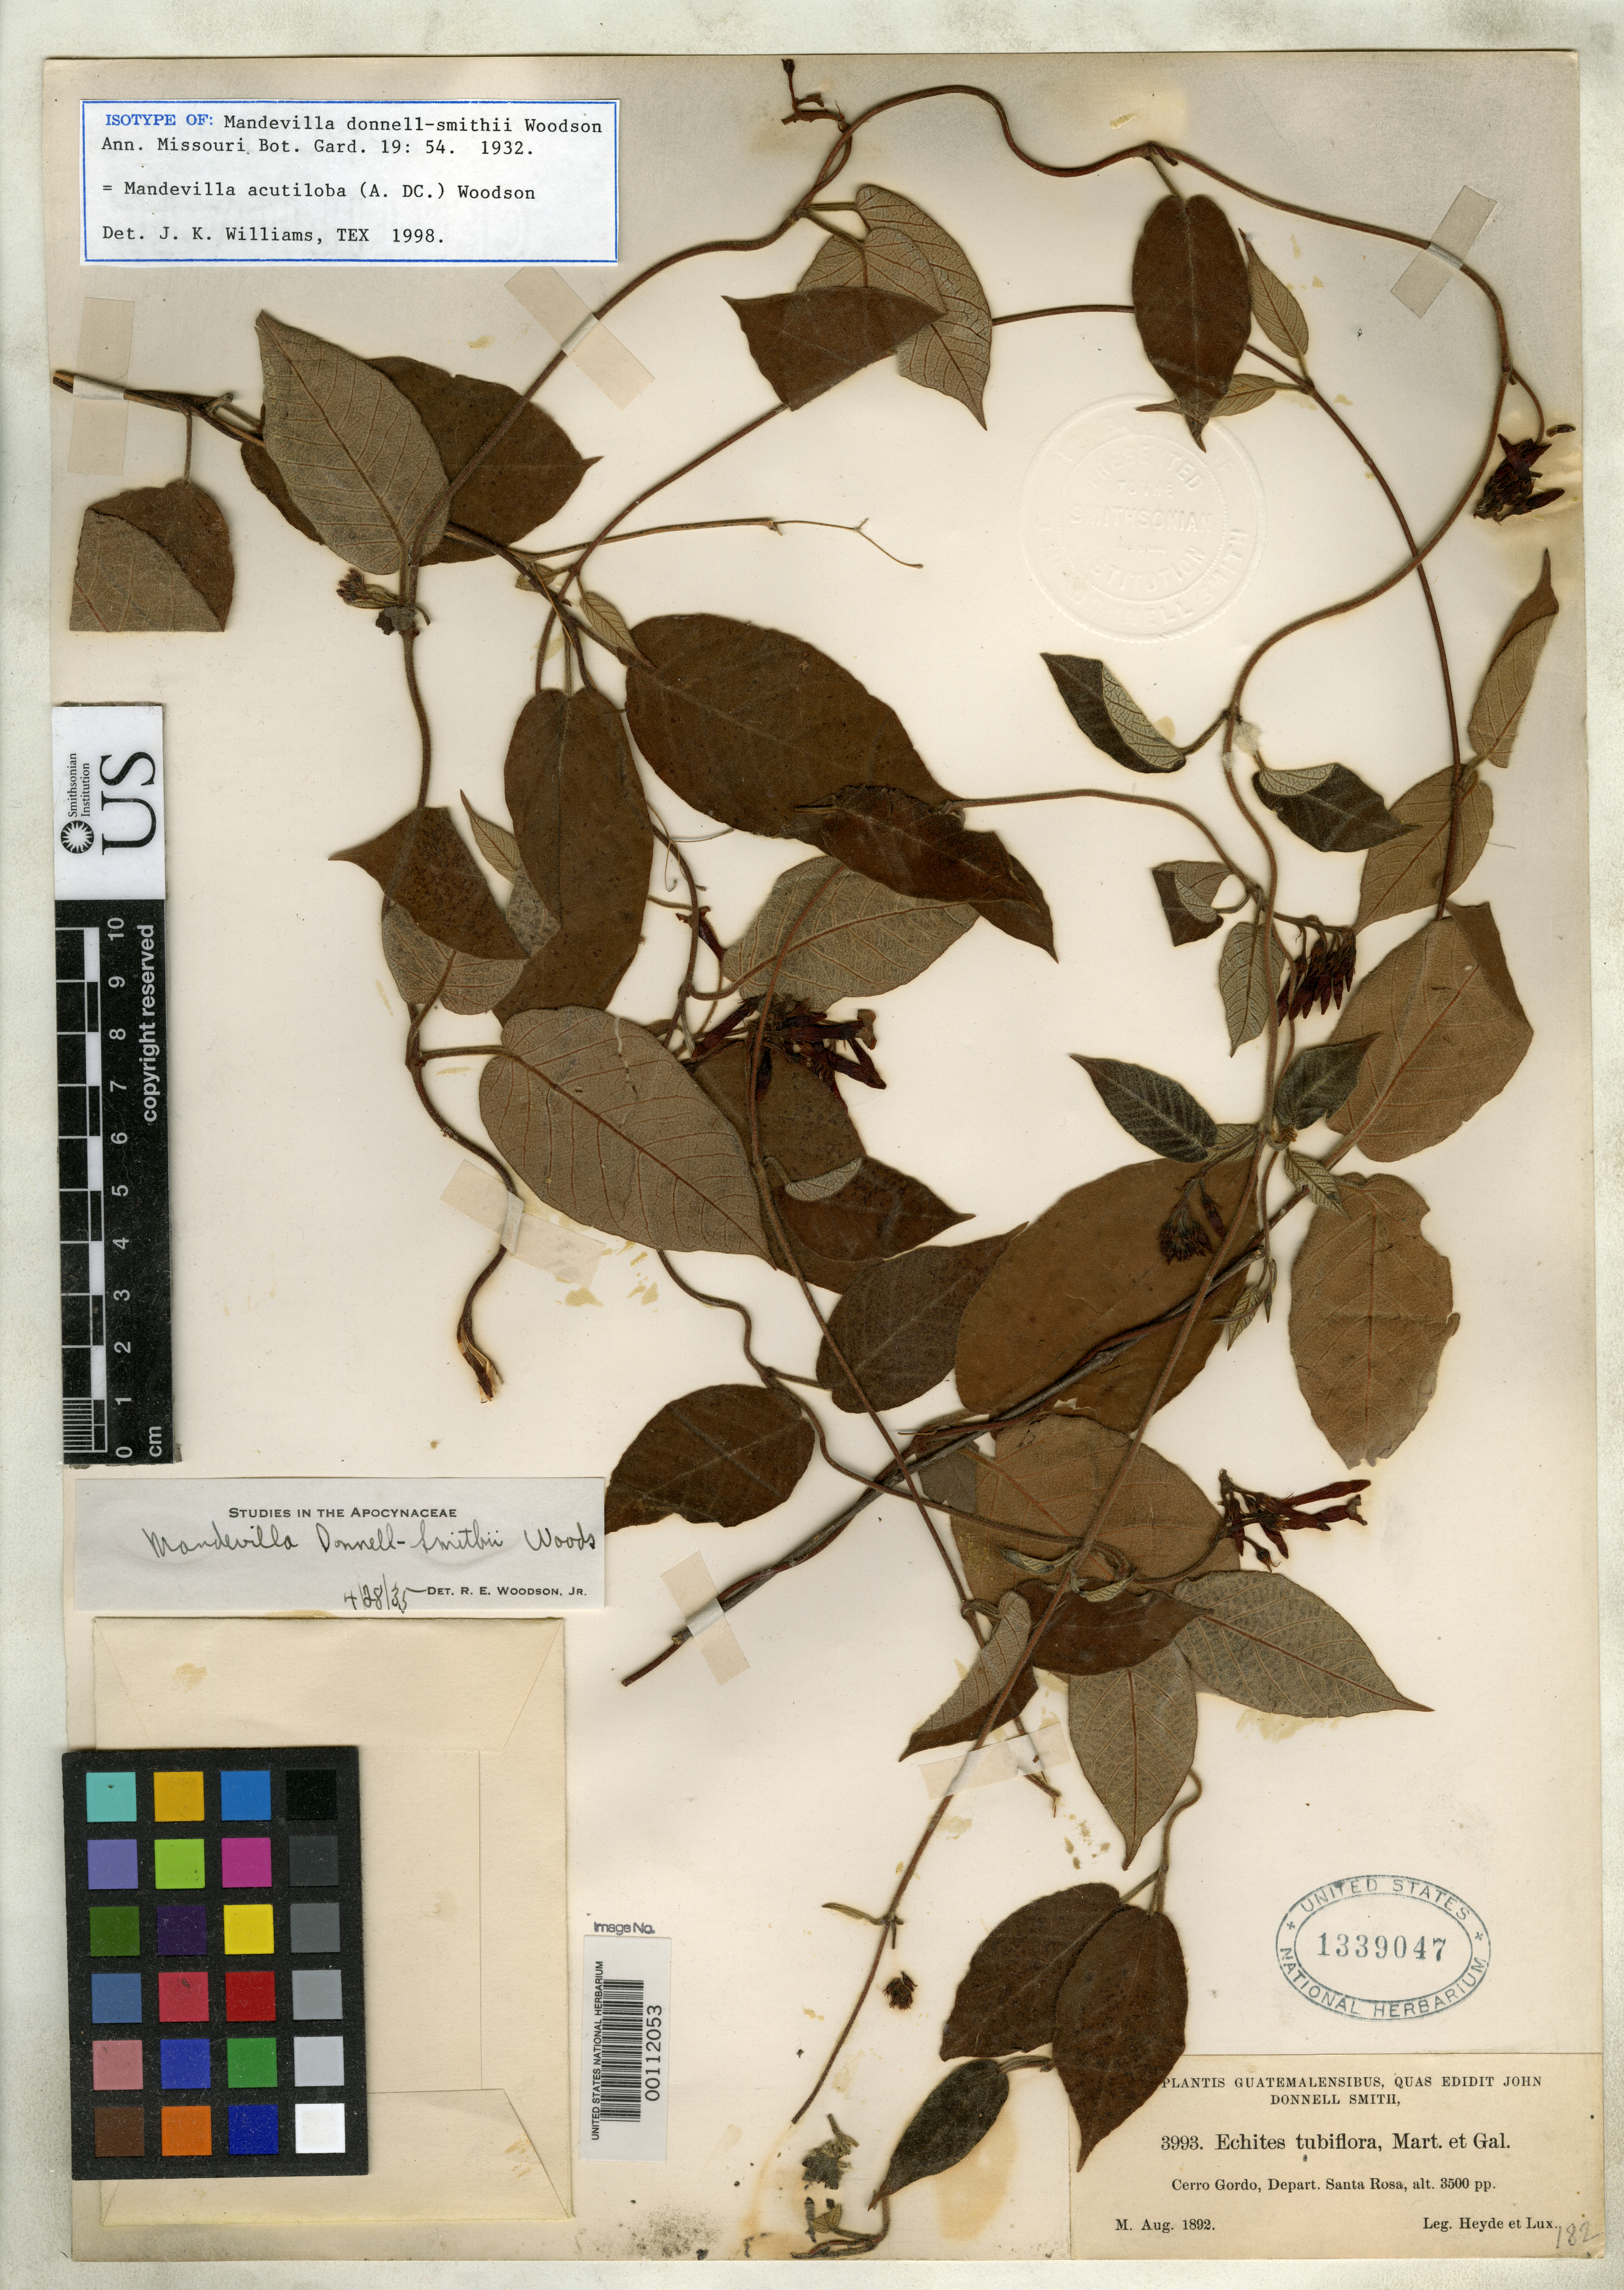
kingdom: Plantae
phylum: Tracheophyta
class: Magnoliopsida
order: Gentianales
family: Apocynaceae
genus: Mandevilla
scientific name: Mandevilla donnell-smithii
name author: Woodson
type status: Isotype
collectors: E. T. Heyde & E. Lux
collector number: J.D.S. 3993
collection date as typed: Aug 1892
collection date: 1892-08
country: Guatemala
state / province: Santa Rosa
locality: Cerro Gordo.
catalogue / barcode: US 1339047